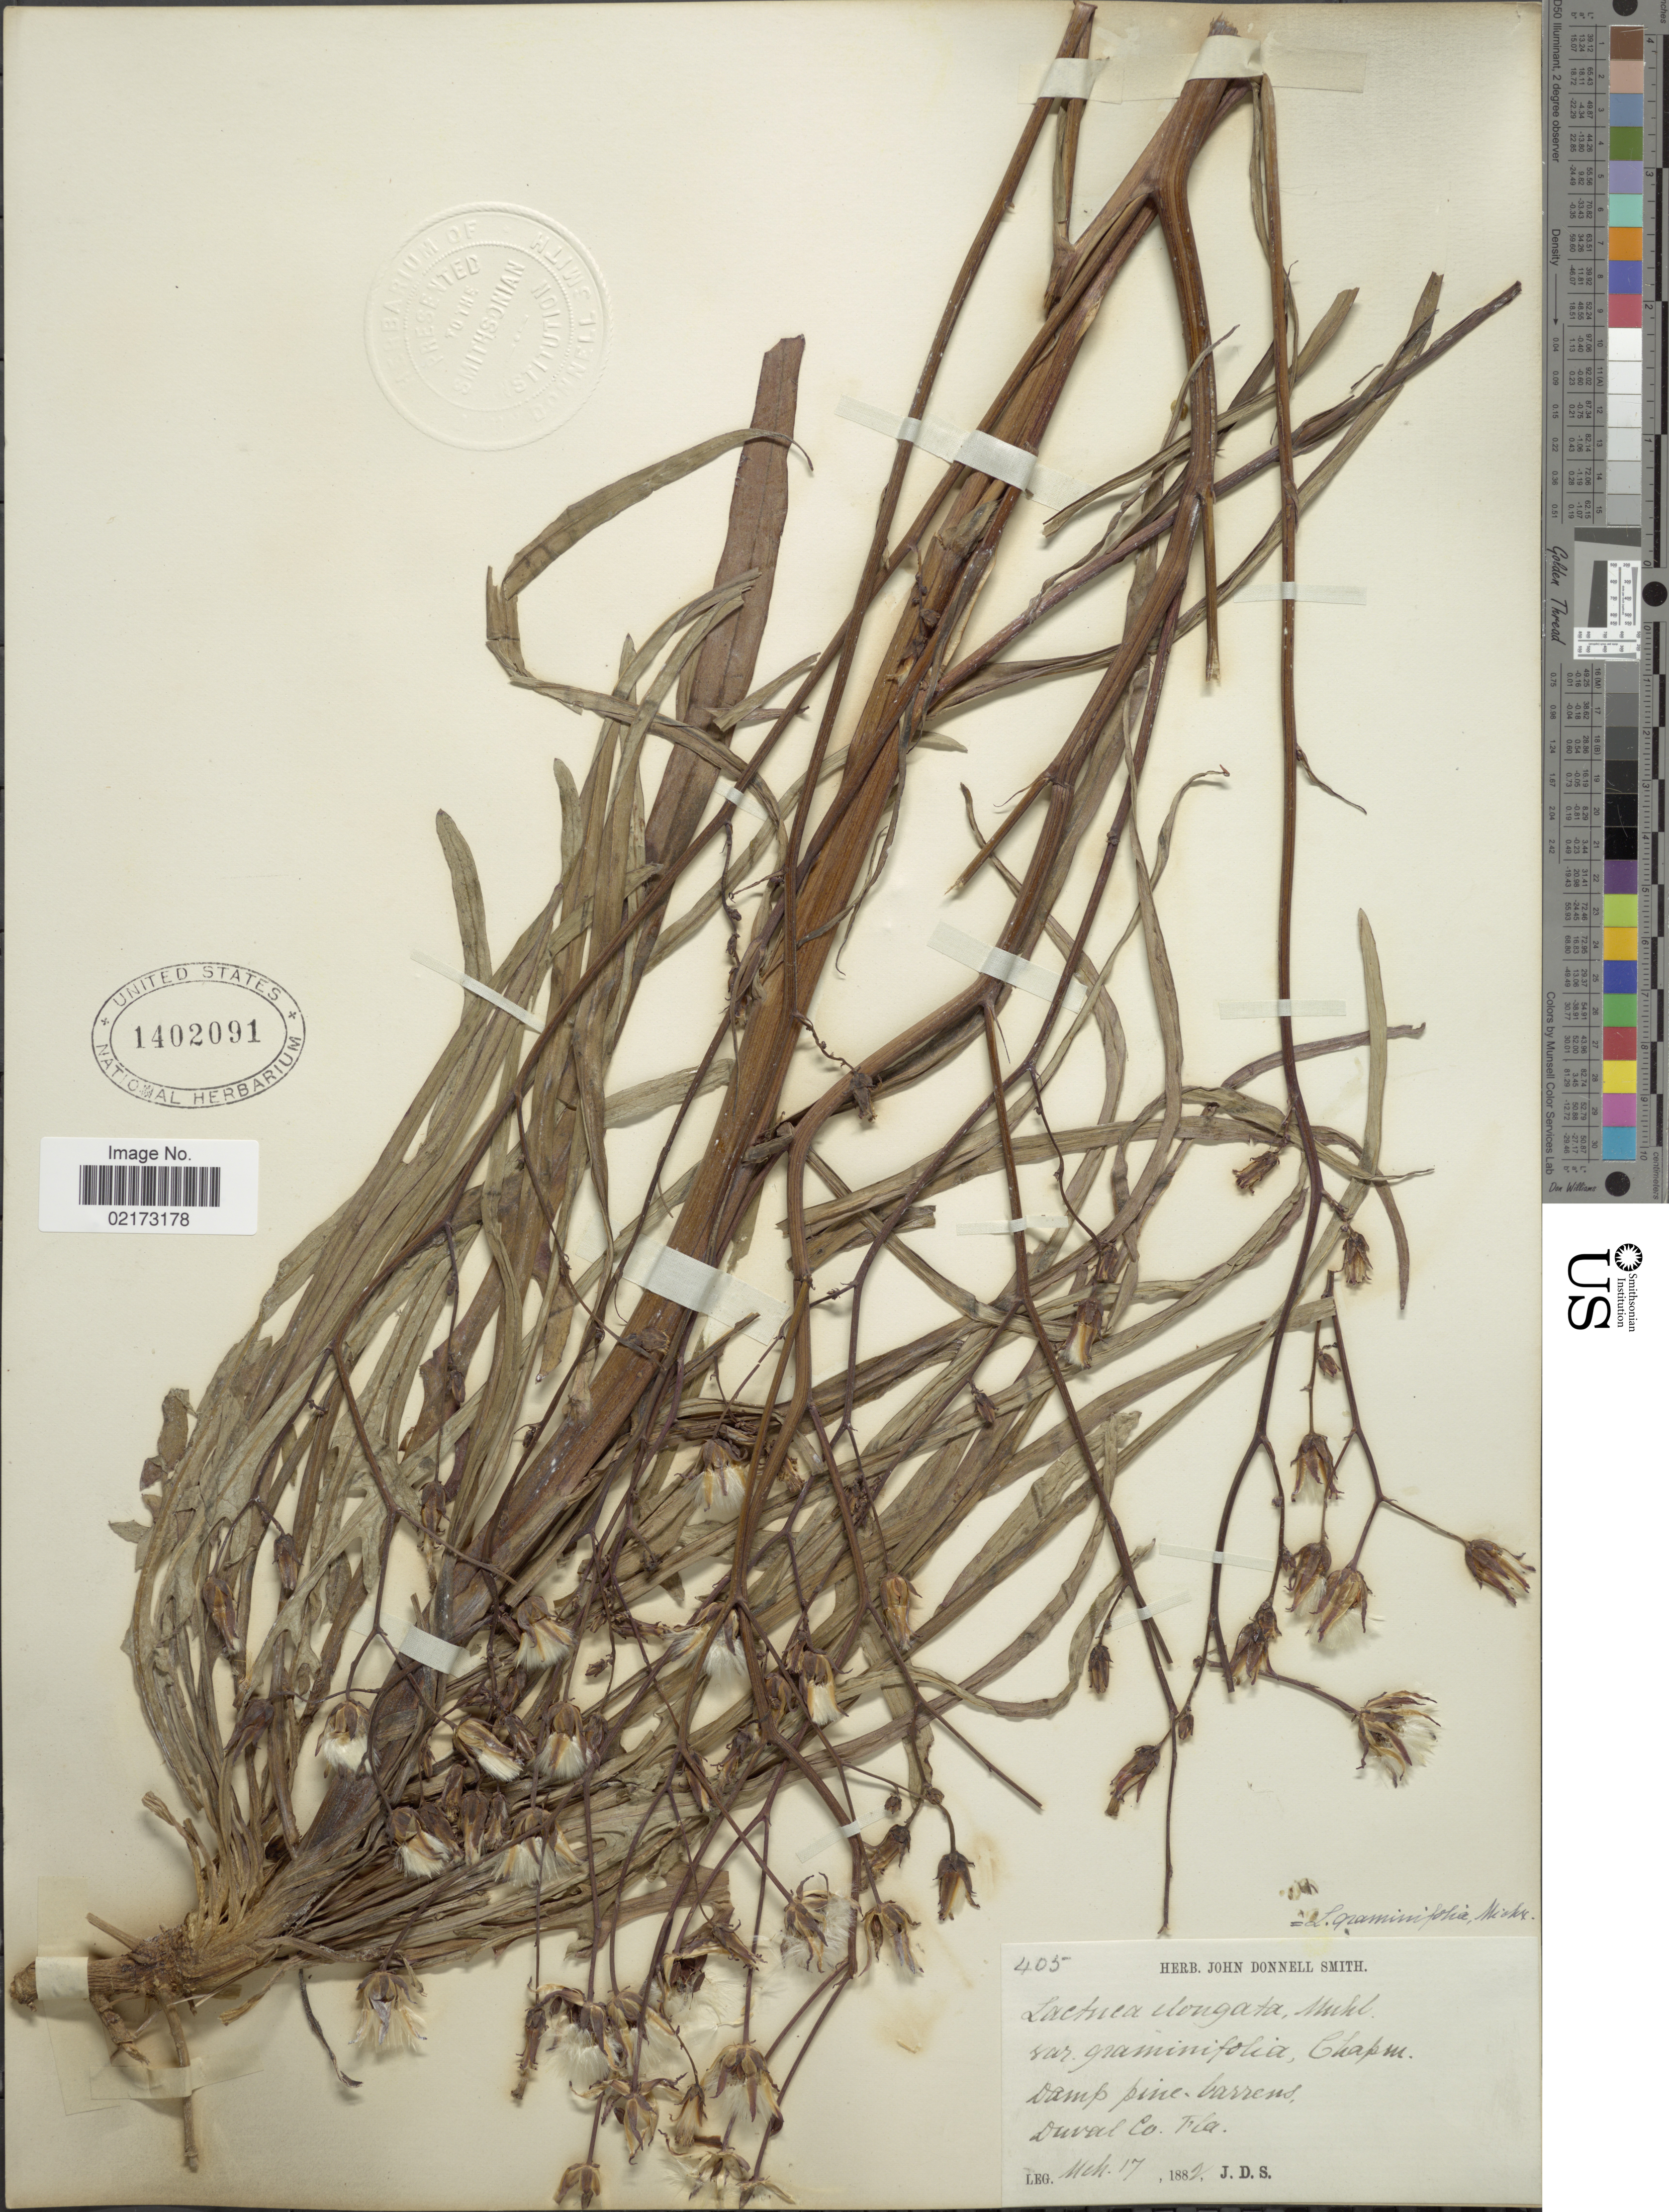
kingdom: Plantae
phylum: Tracheophyta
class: Magnoliopsida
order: Asterales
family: Asteraceae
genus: Lactuca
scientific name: Lactuca graminifolia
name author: Michx.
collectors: J. Donnell Smith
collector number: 405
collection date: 1882-03-17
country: United States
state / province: Florida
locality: Duval Co., Fla.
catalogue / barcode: US 1402091